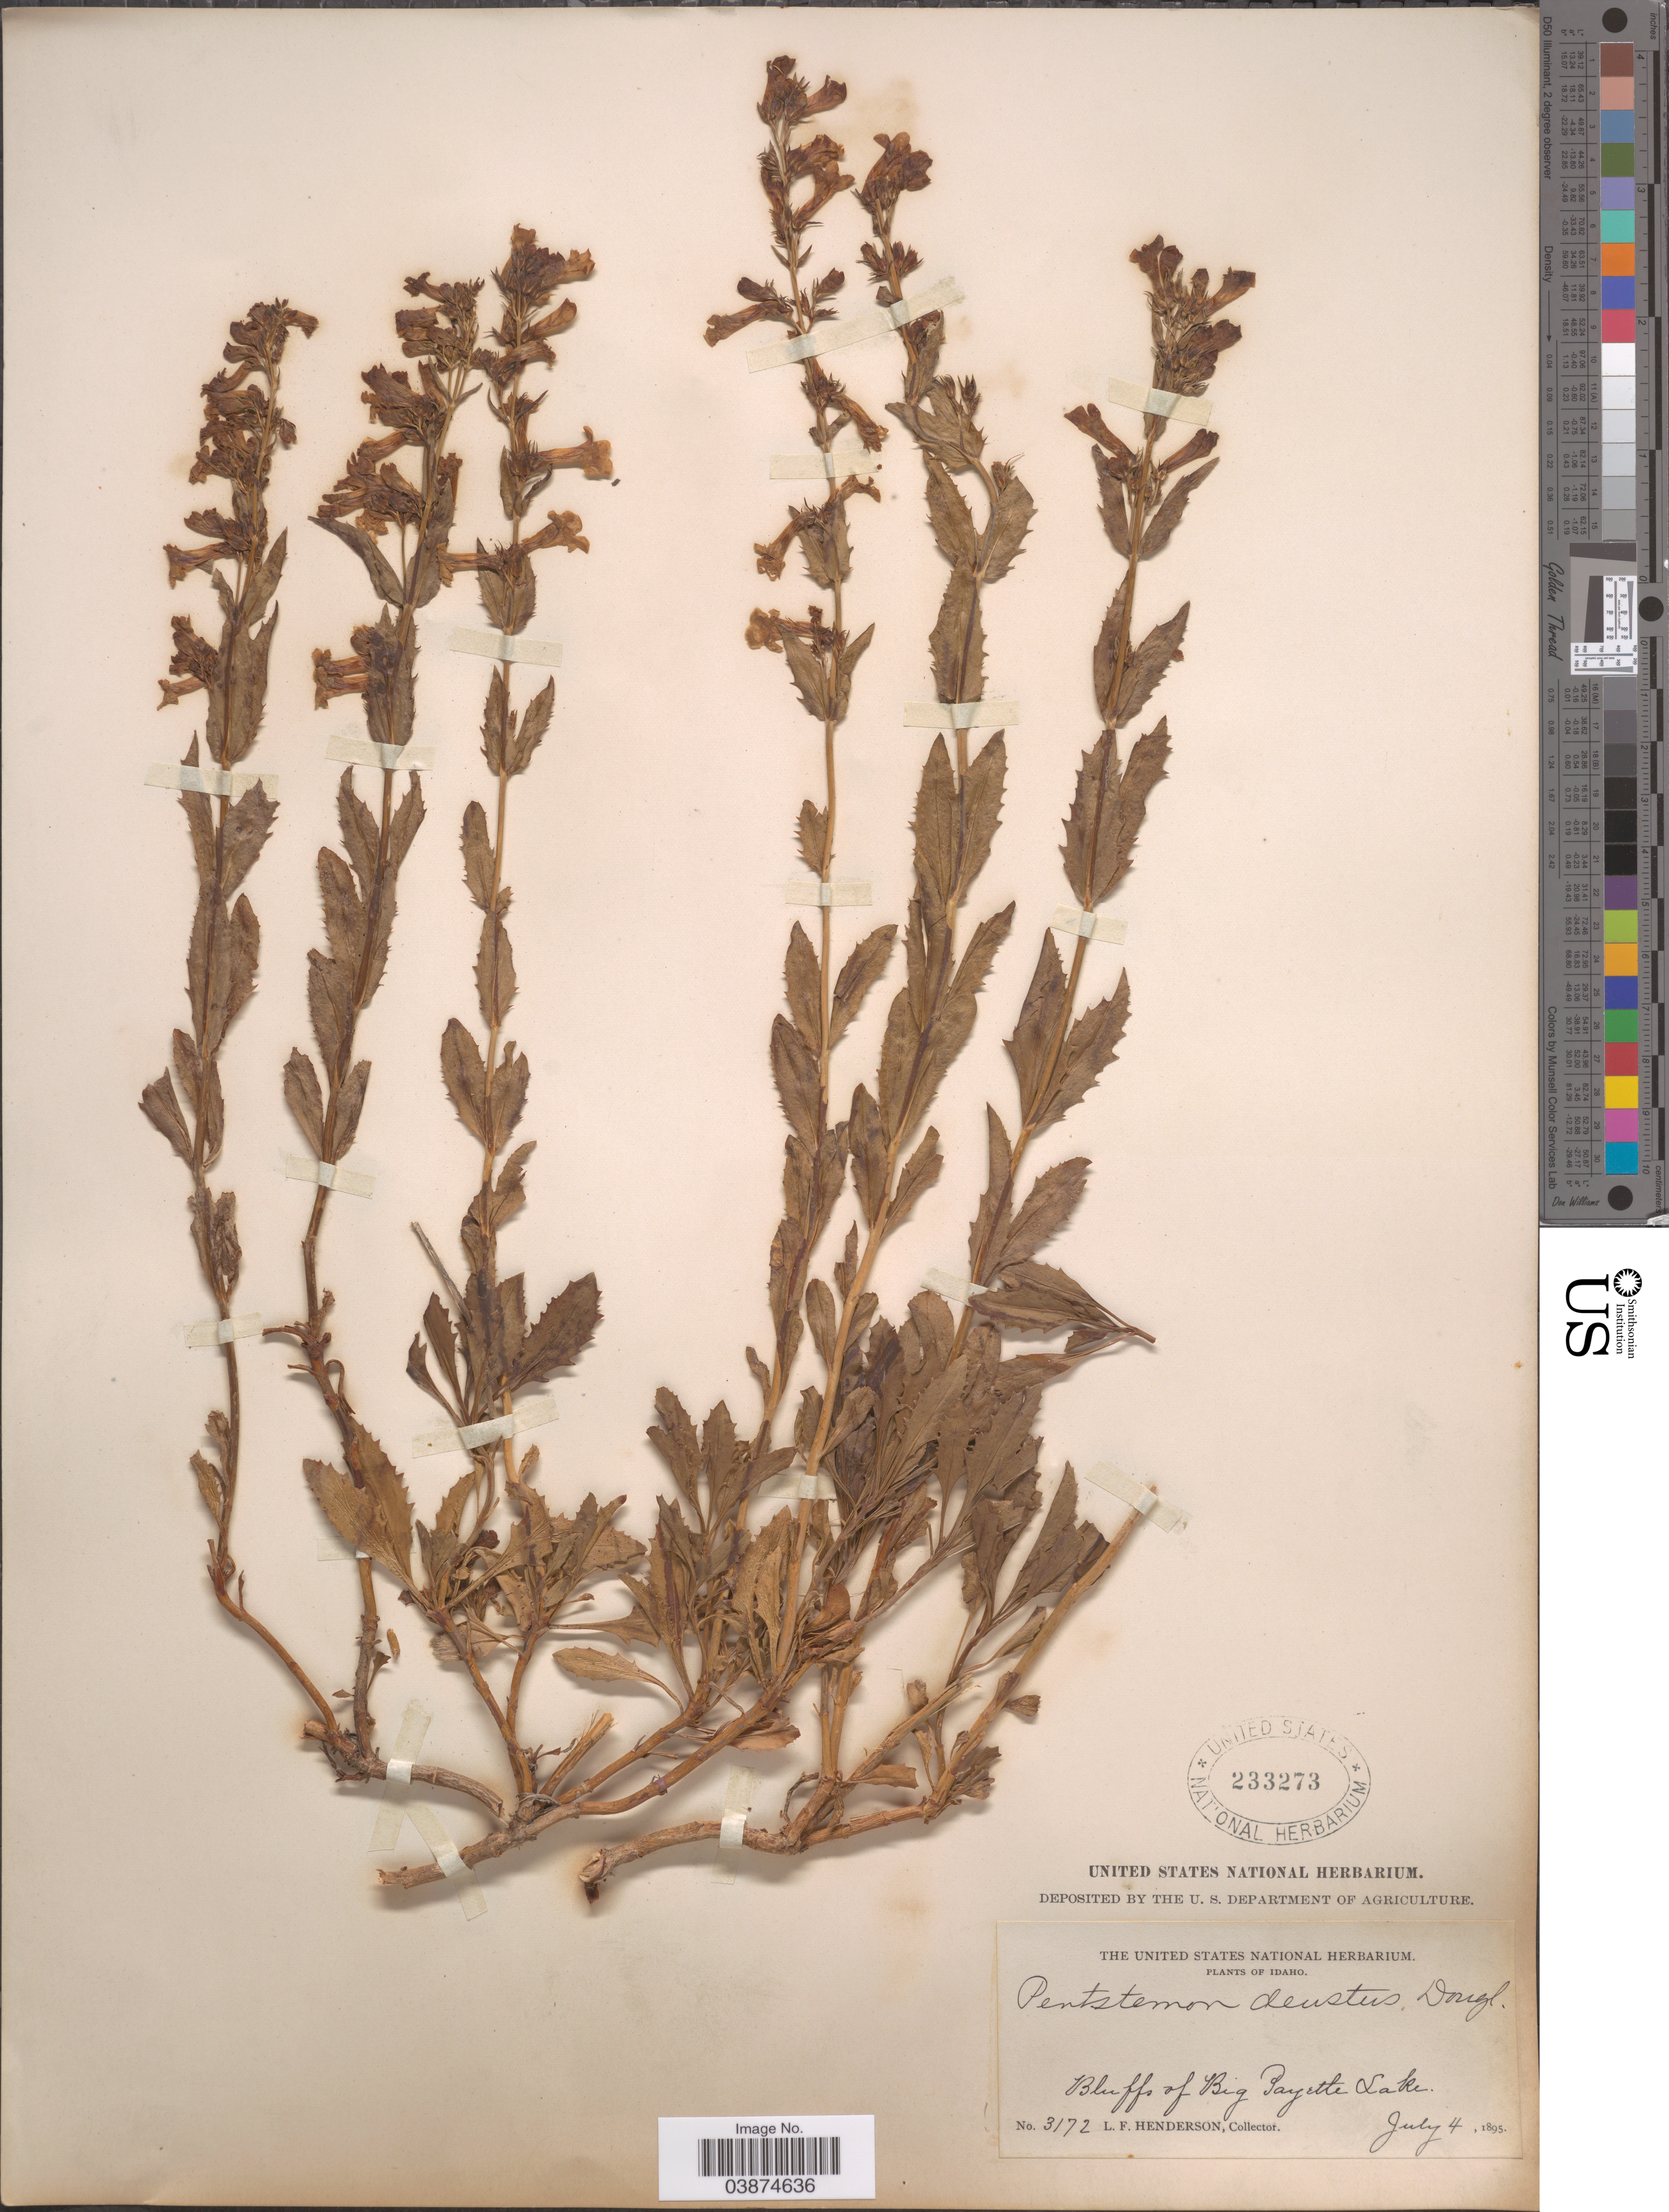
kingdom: Plantae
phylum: Tracheophyta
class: Magnoliopsida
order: Lamiales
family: Plantaginaceae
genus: Penstemon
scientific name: Penstemon deustus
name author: Douglas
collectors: L. Henderson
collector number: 3172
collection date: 1895-07-04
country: United States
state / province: Idaho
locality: Bluffs of Big Payette Lake.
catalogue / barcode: US 233273